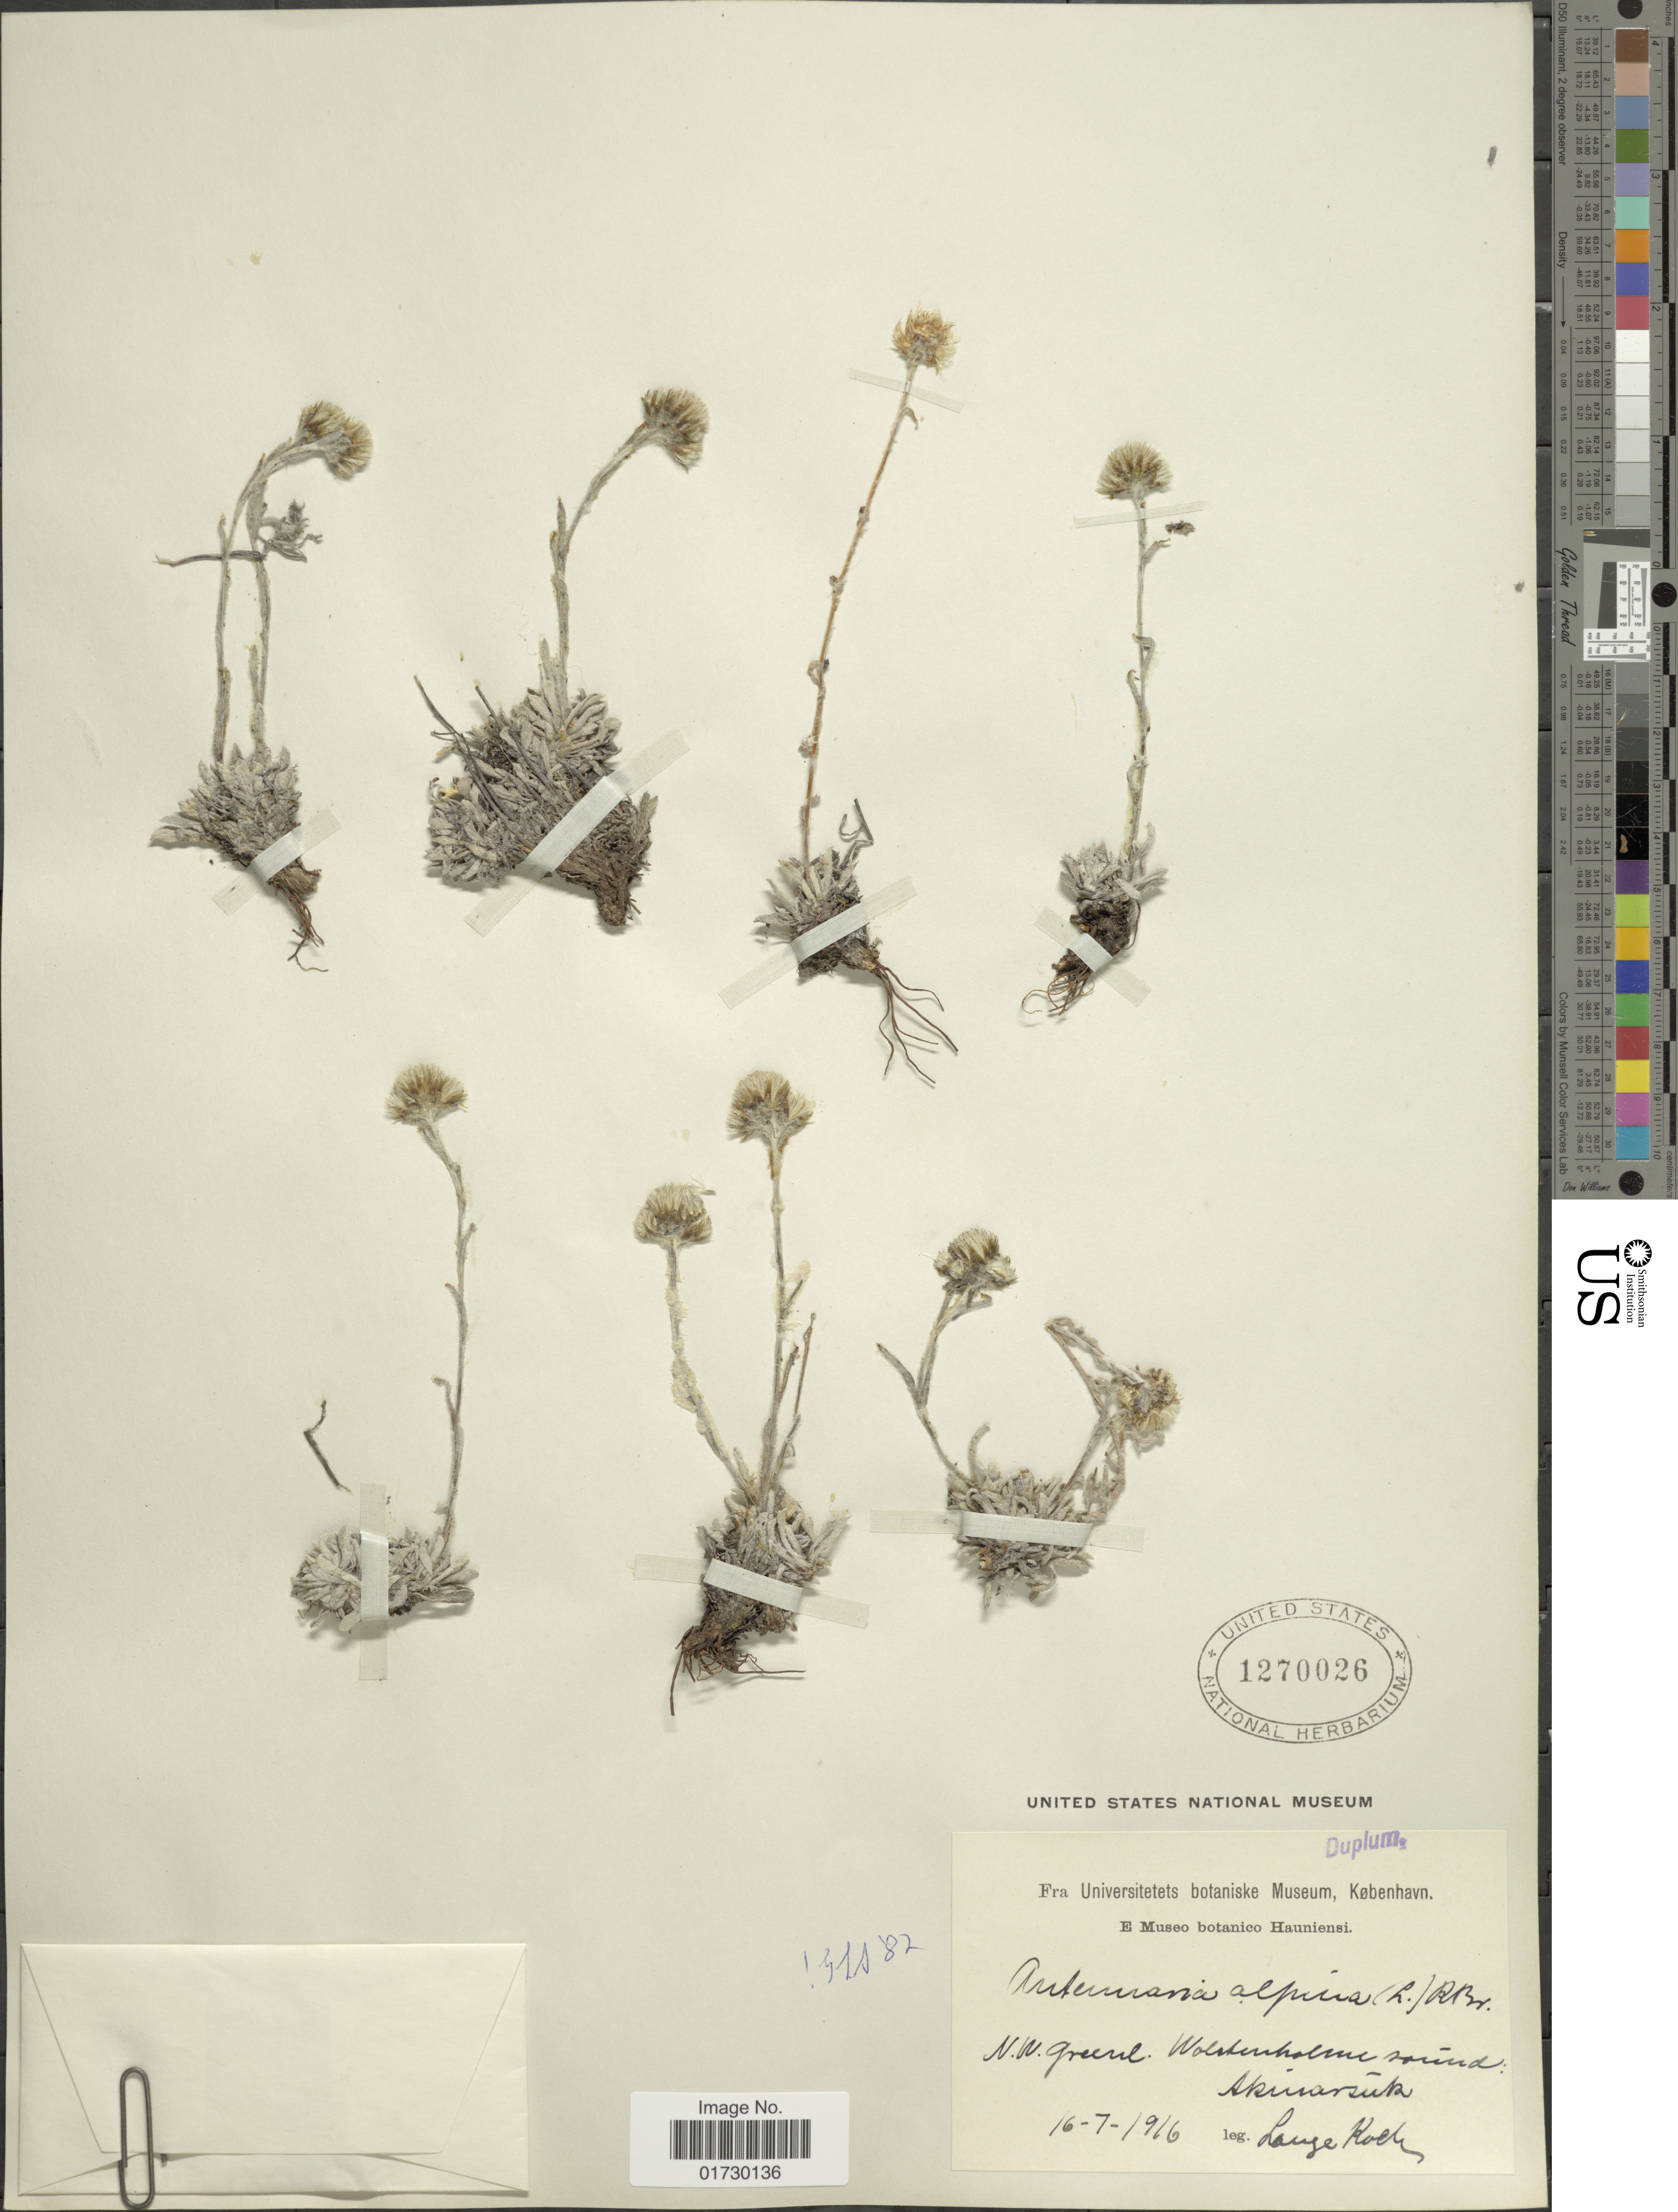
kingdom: Plantae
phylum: Tracheophyta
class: Magnoliopsida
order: Asterales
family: Asteraceae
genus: Antennaria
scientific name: Antennaria alpina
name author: (L.) Gaertn.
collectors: L. Koch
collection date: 1916-07-16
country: Greenland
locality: N. W. Greenland, Wolstenholme sound, Akinarisuk [interpreted]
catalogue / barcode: US 1270026